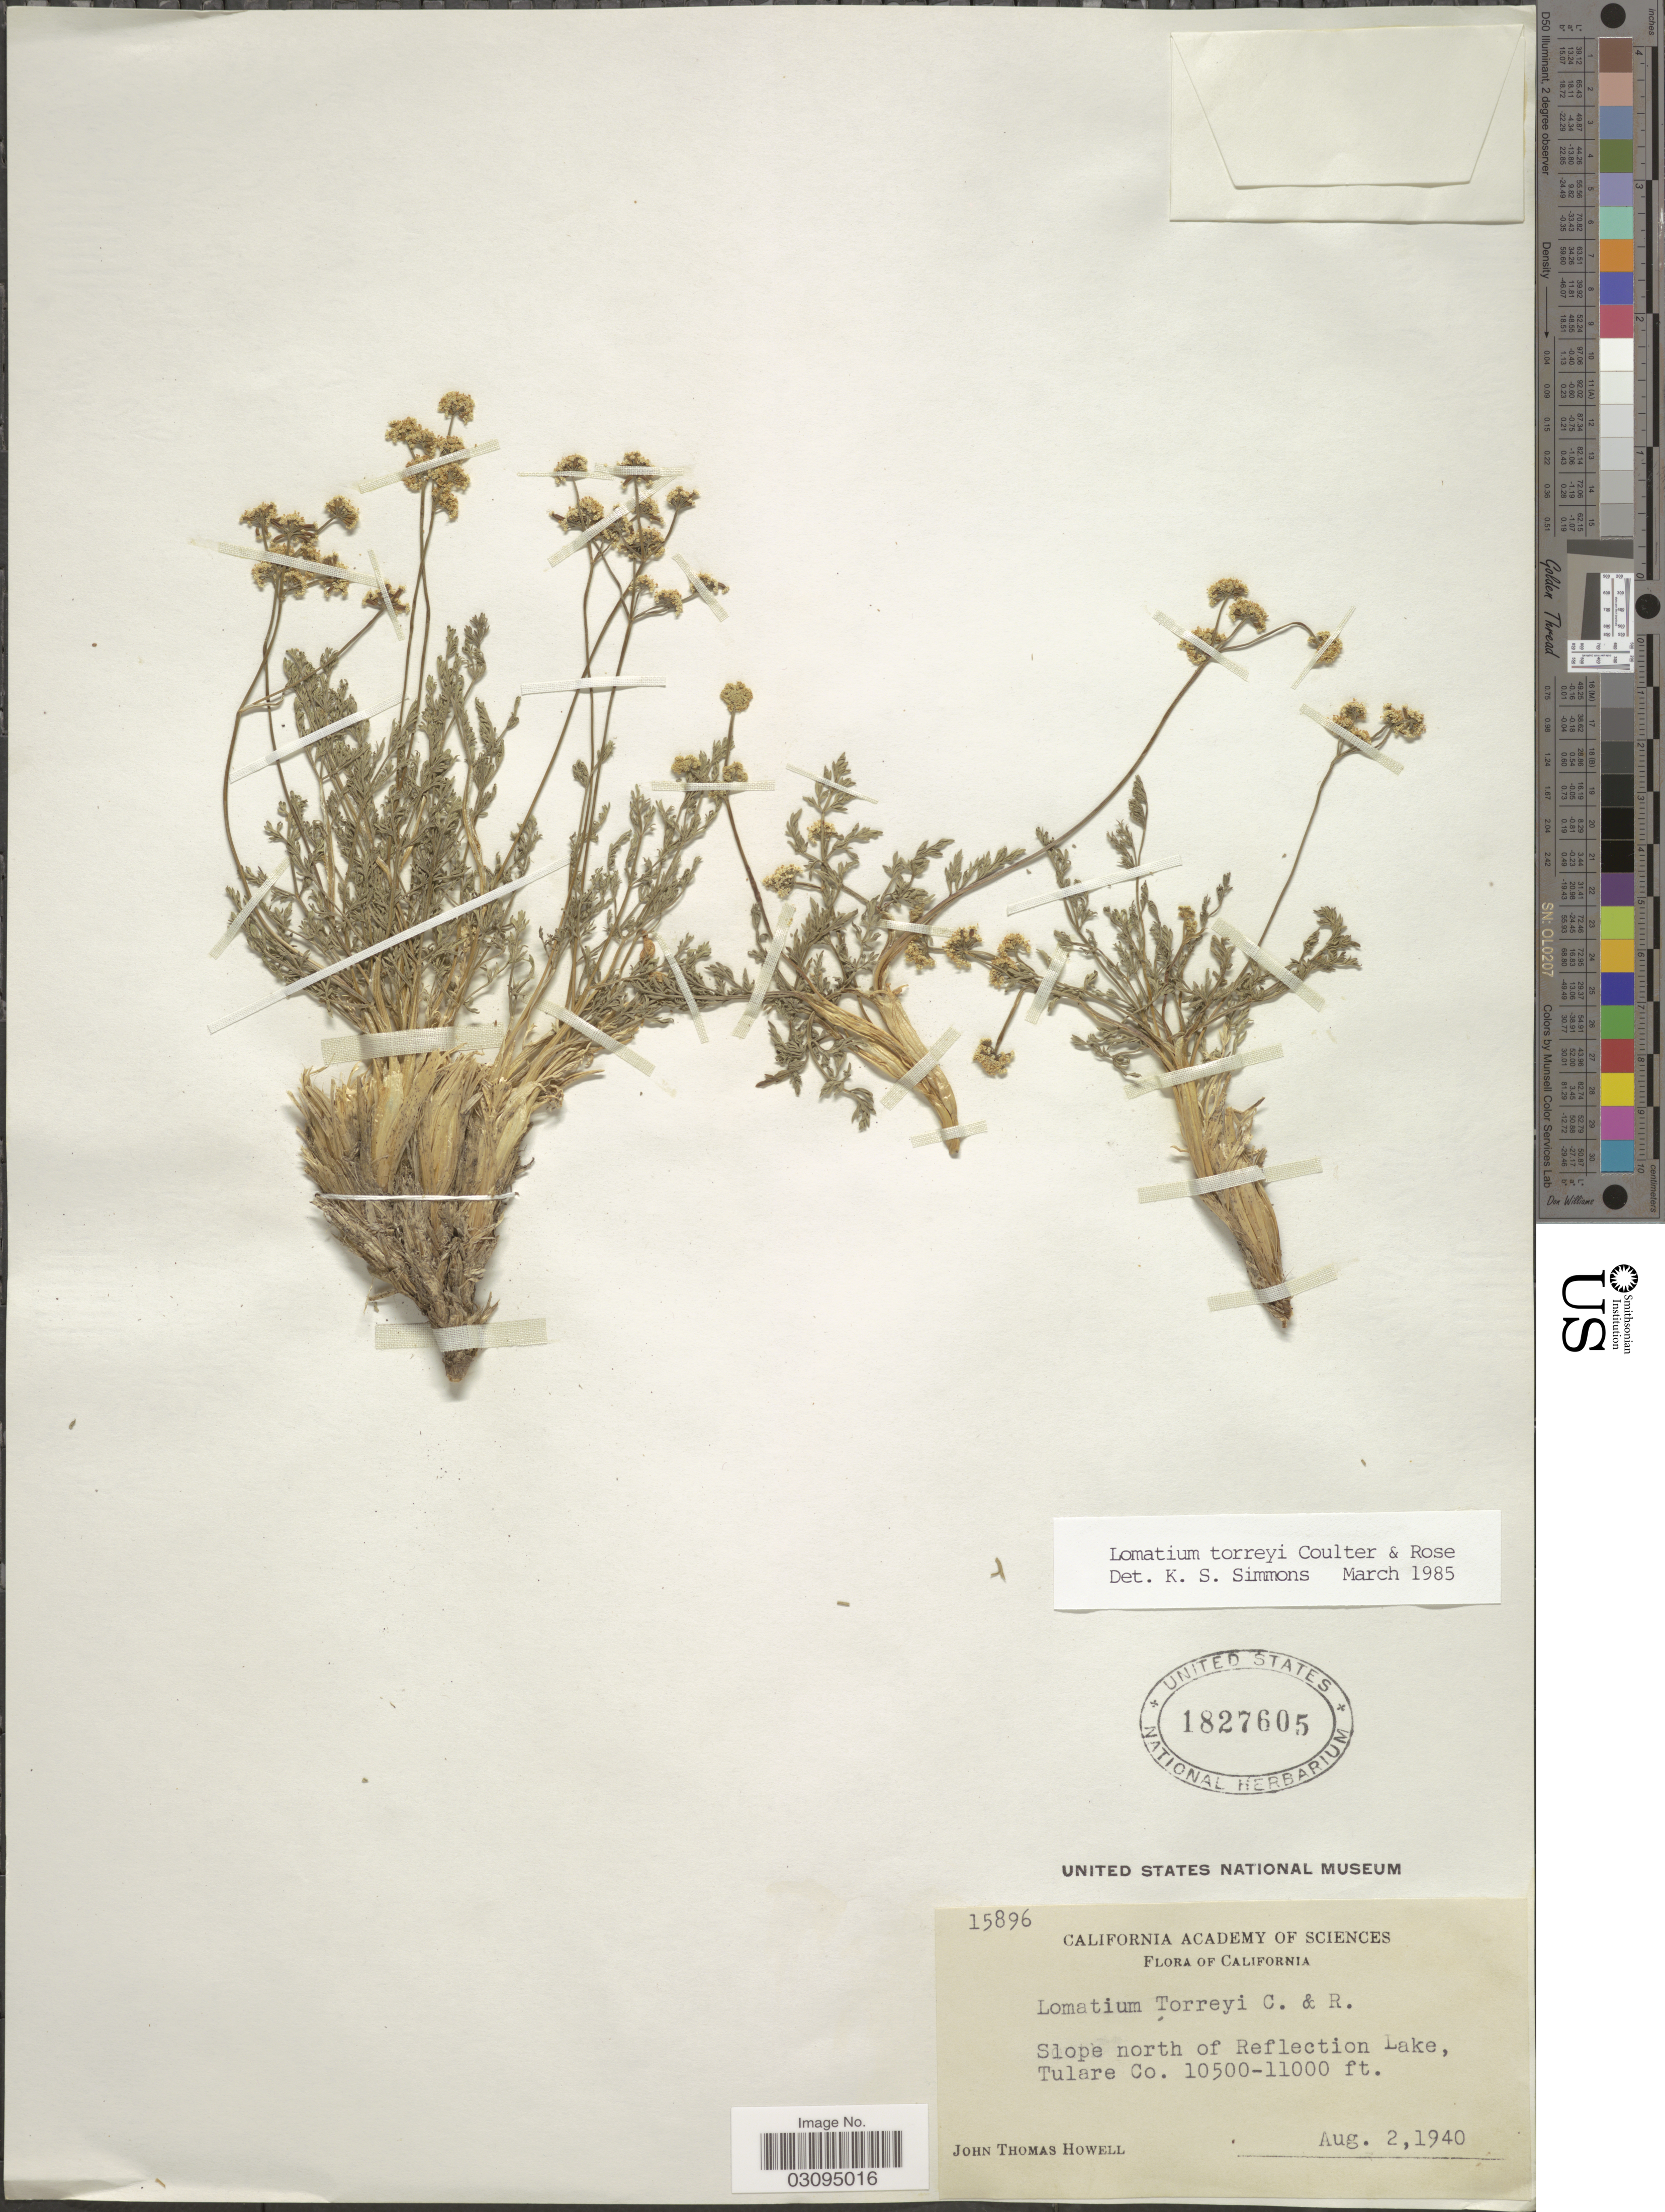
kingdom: Plantae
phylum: Tracheophyta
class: Magnoliopsida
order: Apiales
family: Apiaceae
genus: Lomatium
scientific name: Lomatium torreyi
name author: (J.M. Coult. & Rose) J.M. Coult. & Rose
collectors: J. T. Howell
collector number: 15896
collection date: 1940-08-02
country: United States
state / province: California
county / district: Tulare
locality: Slope north of Reflection Lake, Tulare Co.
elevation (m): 3200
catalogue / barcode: US 1827605